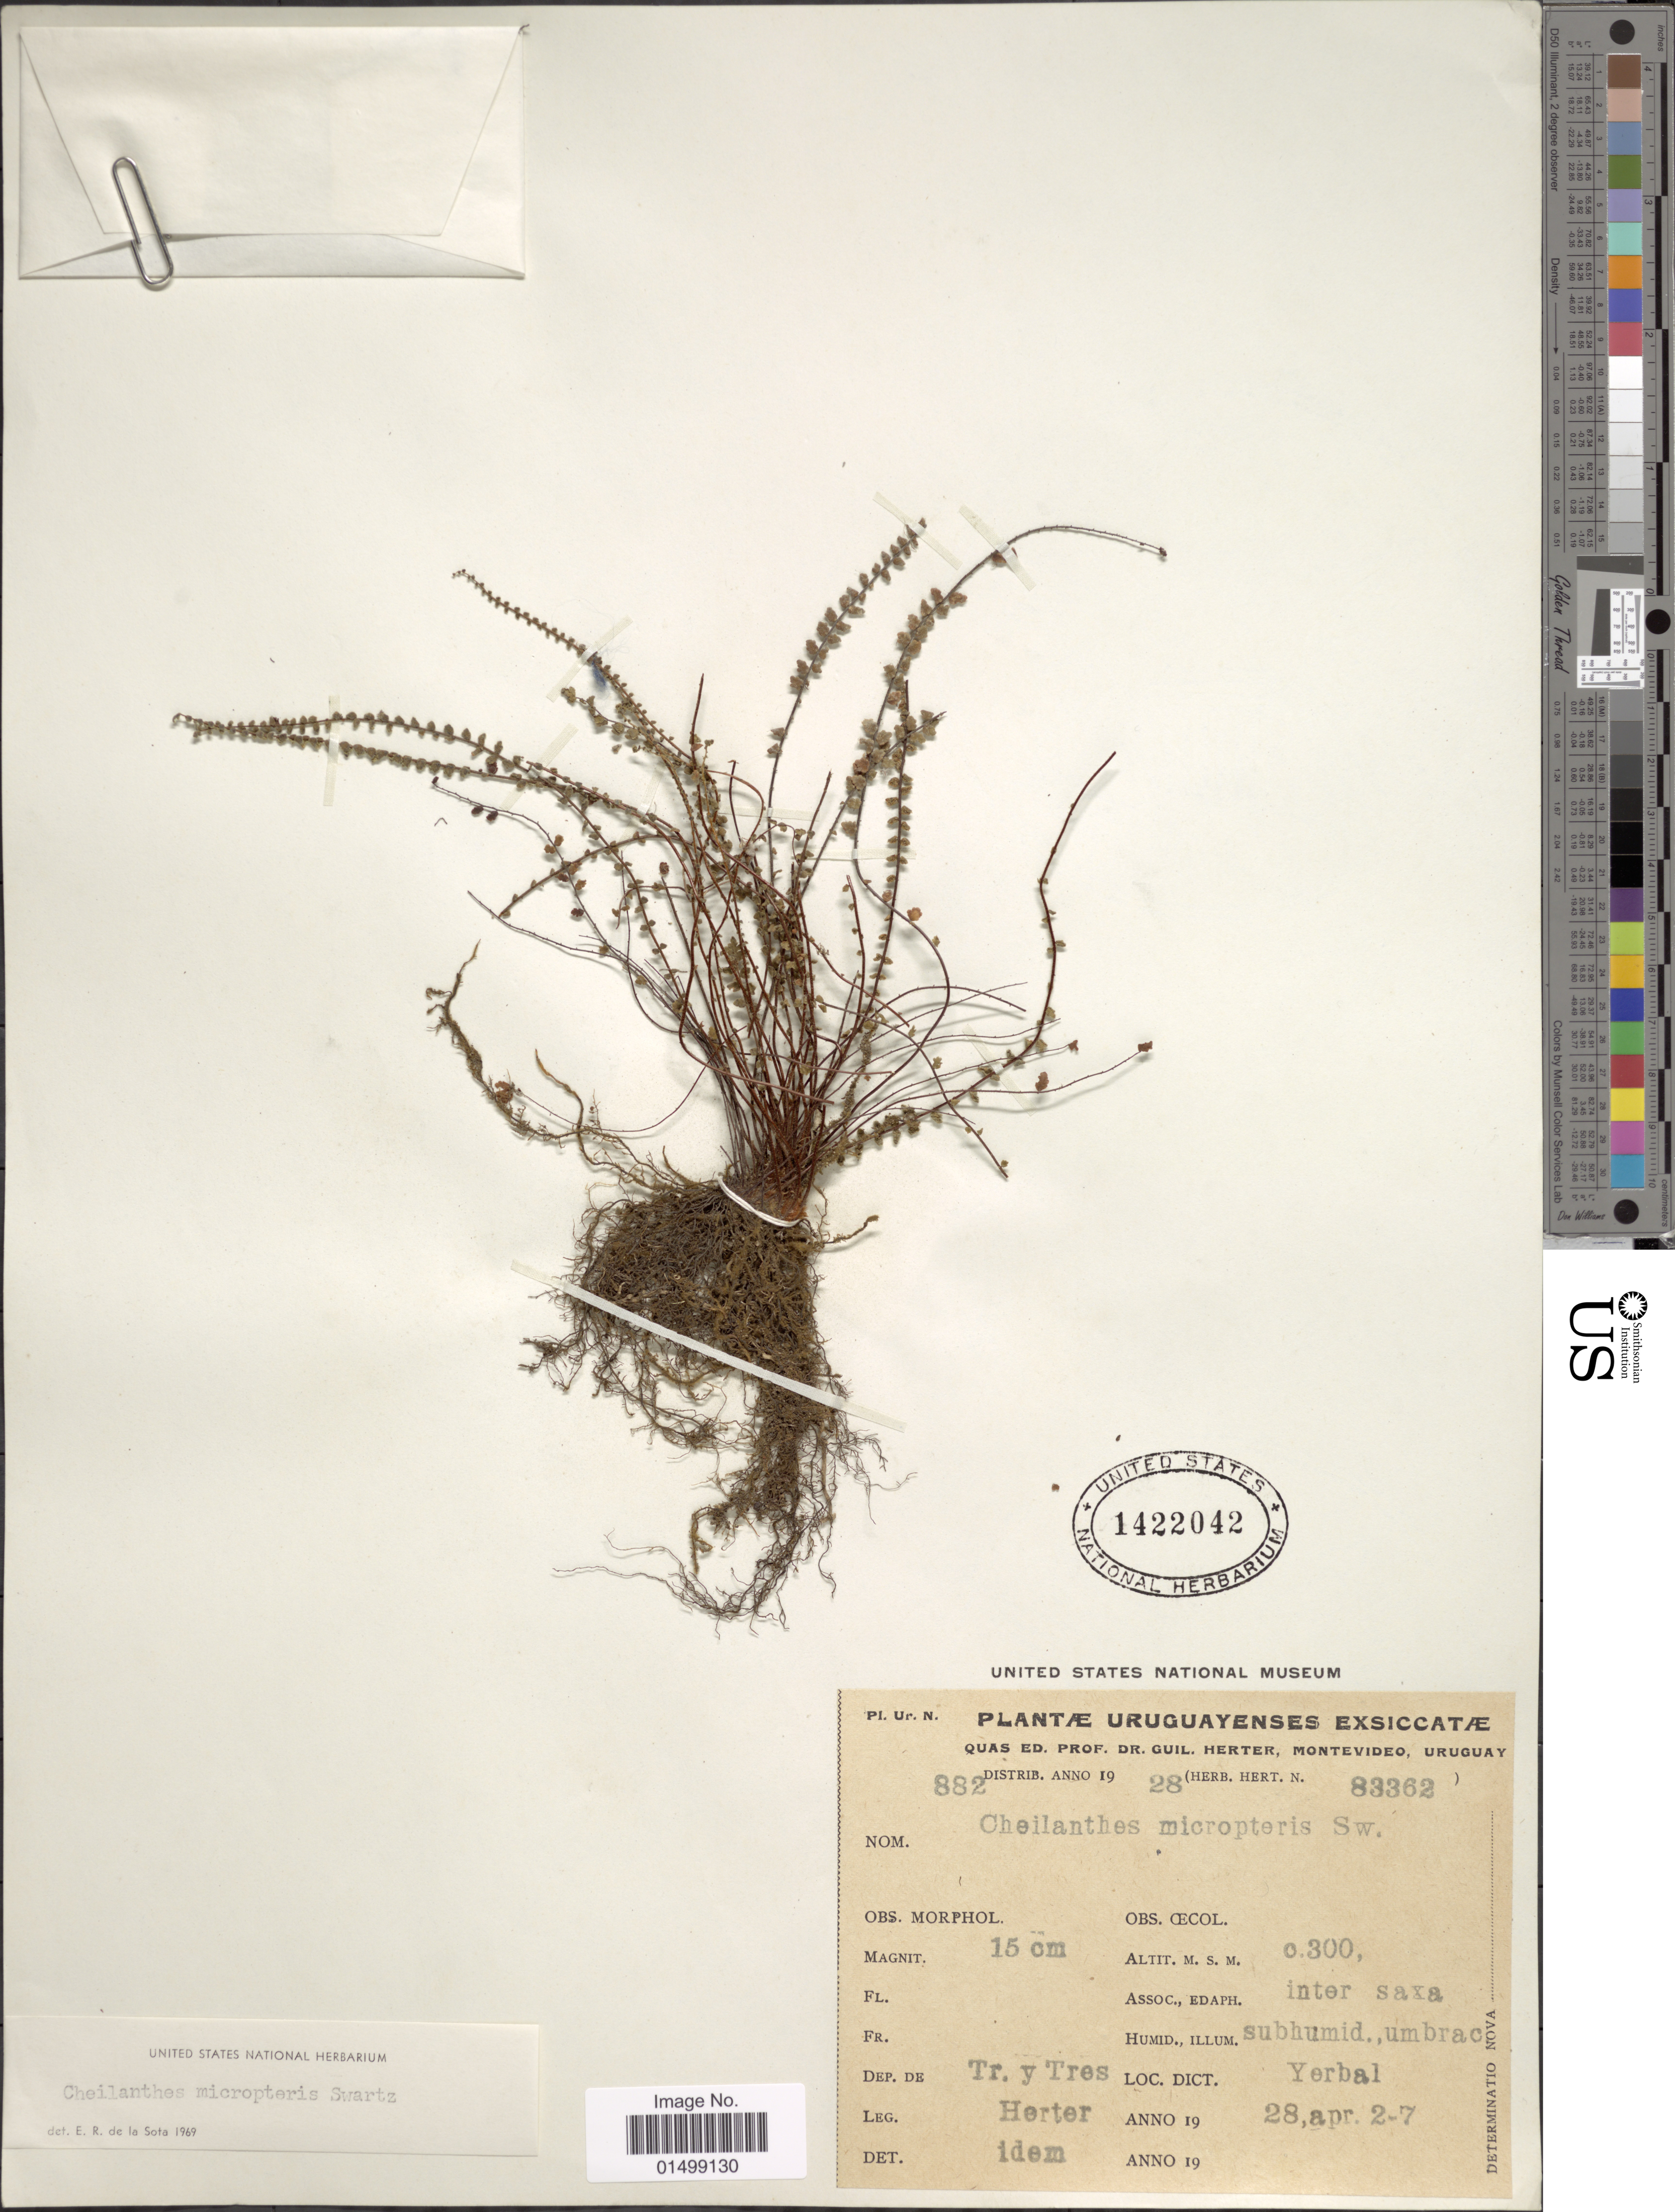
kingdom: Plantae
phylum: Tracheophyta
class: Polypodiopsida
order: Polypodiales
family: Pteridaceae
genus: Cheilanthes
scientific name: Cheilanthes micropteris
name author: Sw.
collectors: W. G. Herter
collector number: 882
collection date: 1928-04-02/1928-04-07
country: Uruguay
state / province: Montevideo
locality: Dep. de Tr. y Tres. Yerbal, inter saxa.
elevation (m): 300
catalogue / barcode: US 1422042